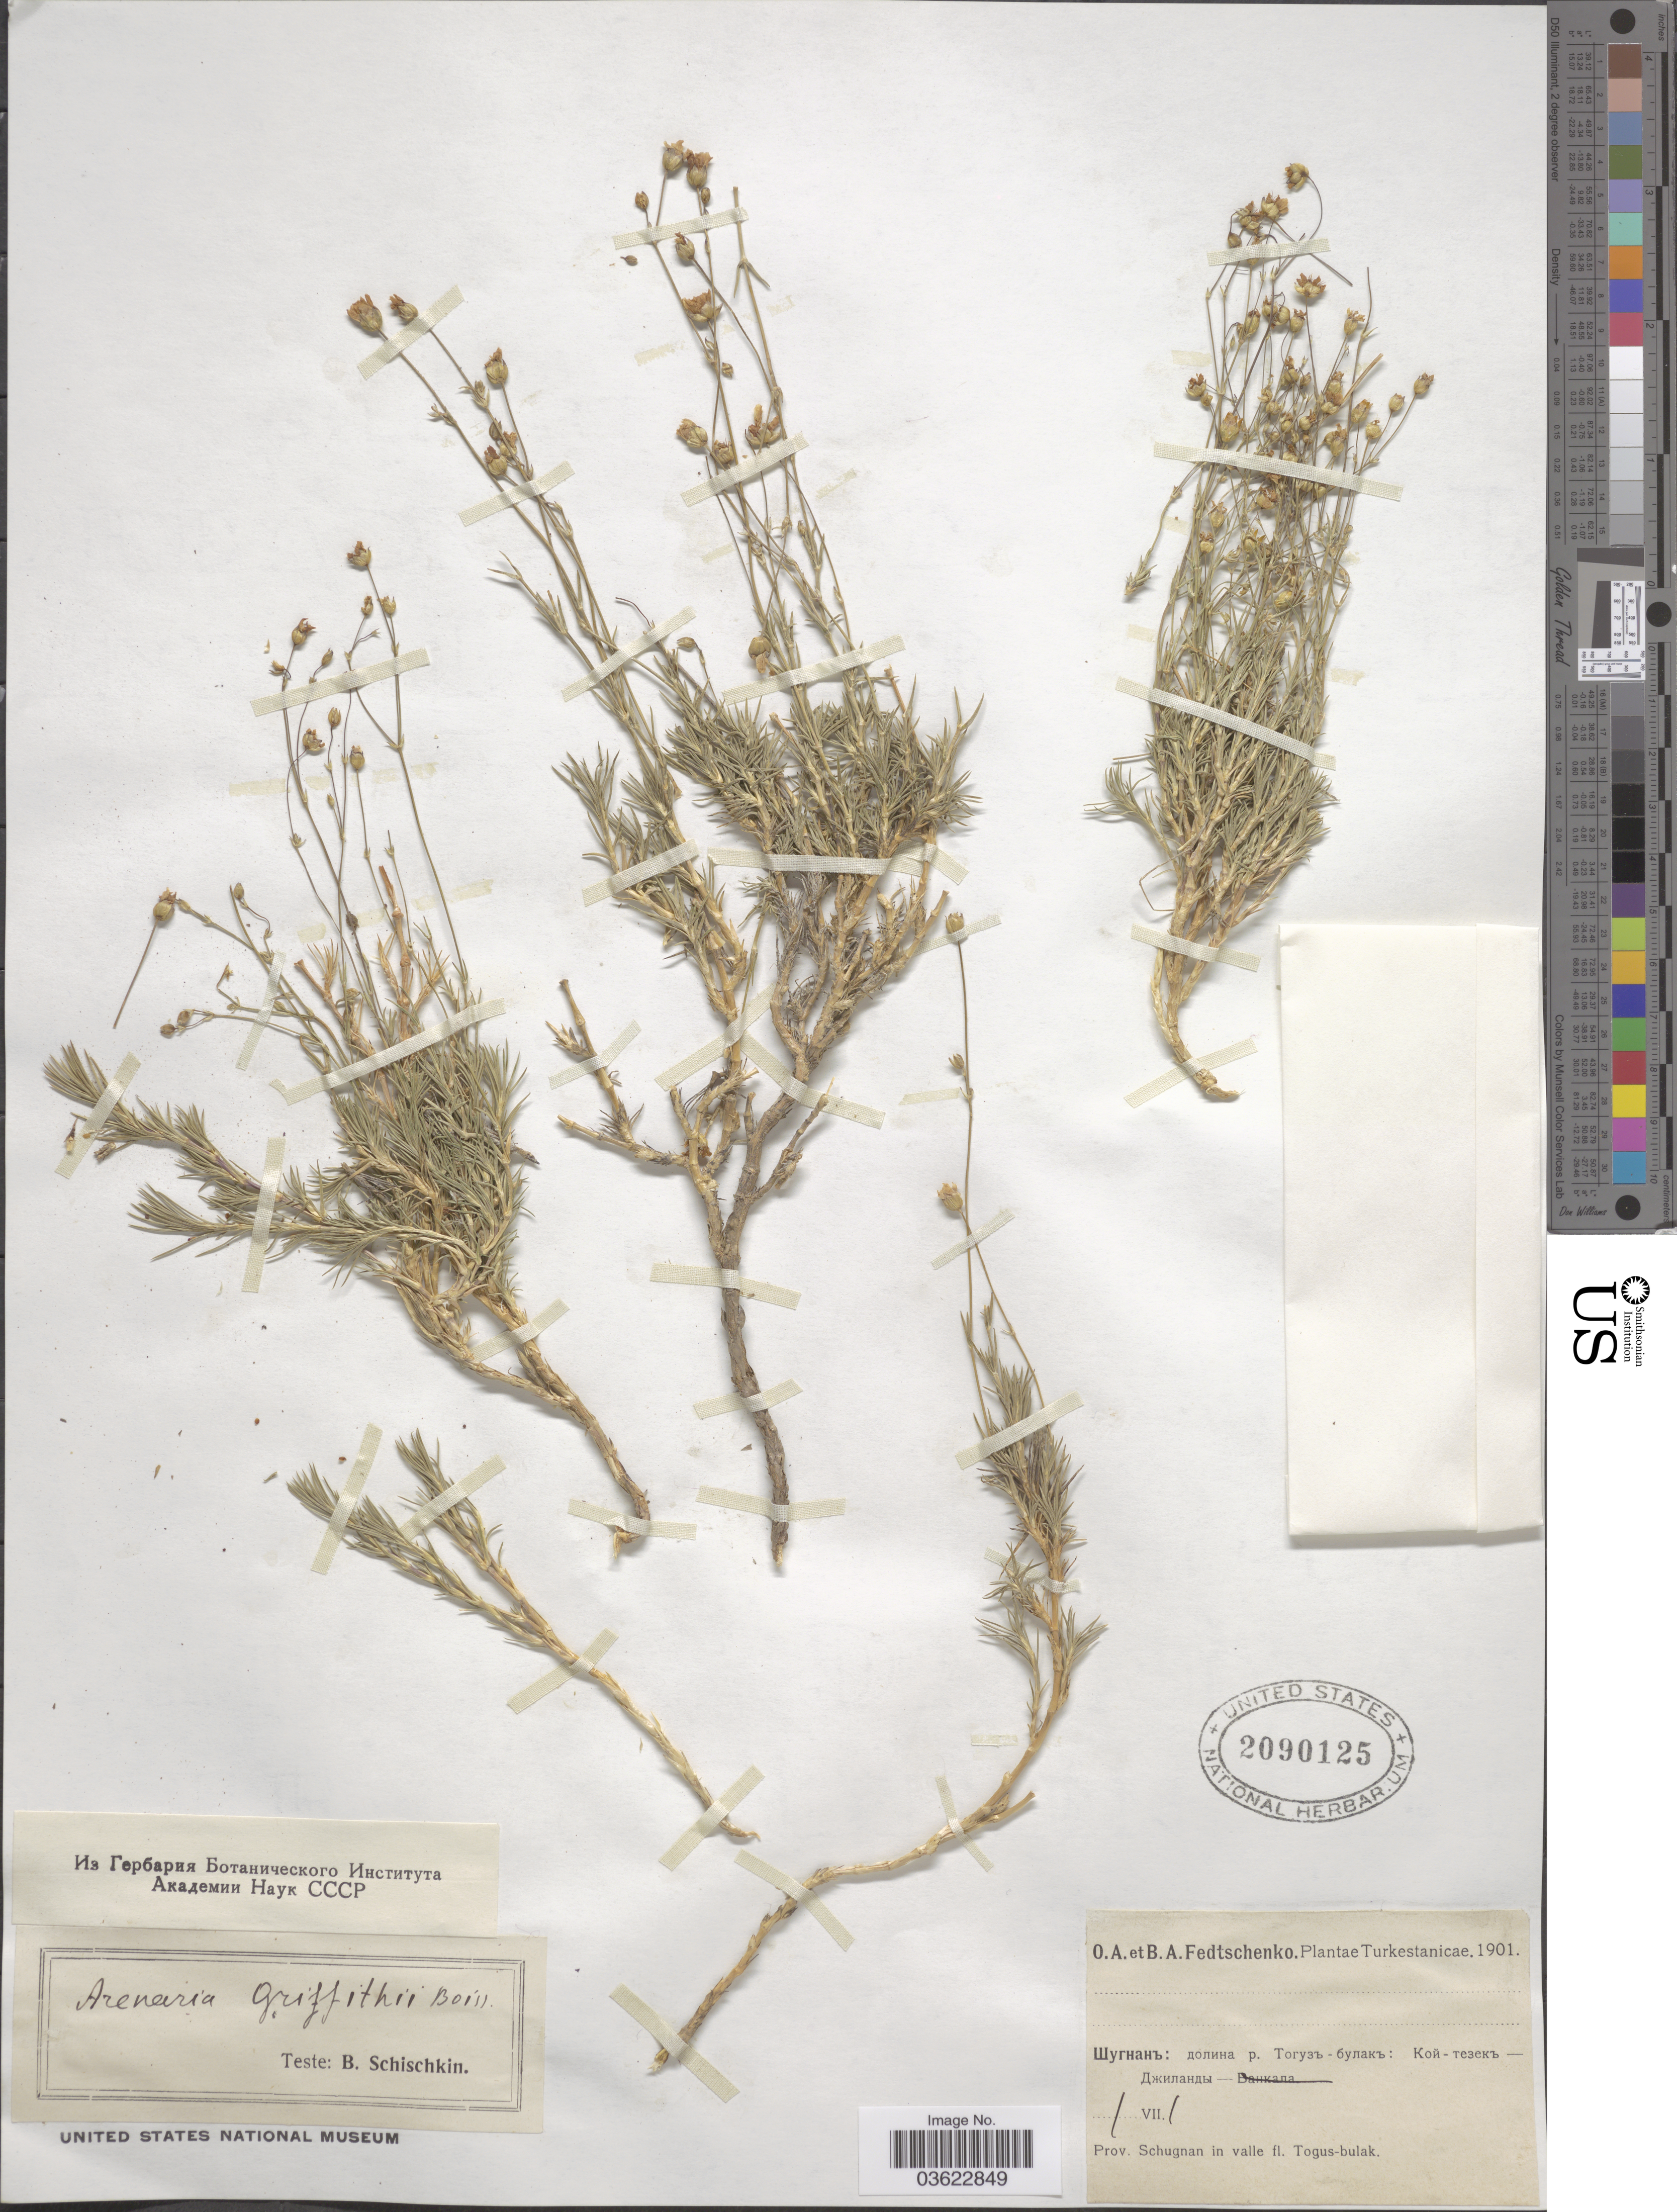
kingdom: Plantae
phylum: Tracheophyta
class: Magnoliopsida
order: Caryophyllales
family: Caryophyllaceae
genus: Eremogone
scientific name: Eremogone griffithii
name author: (Boiss.) Ikonn.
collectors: O. A. Fedtschenko & B. A. Fedtschenko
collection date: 1901-07-01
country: Turkey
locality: X. Turkestanicae. Prov. Schugnan in valle fl. Togus-bulak.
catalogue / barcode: US 2090125